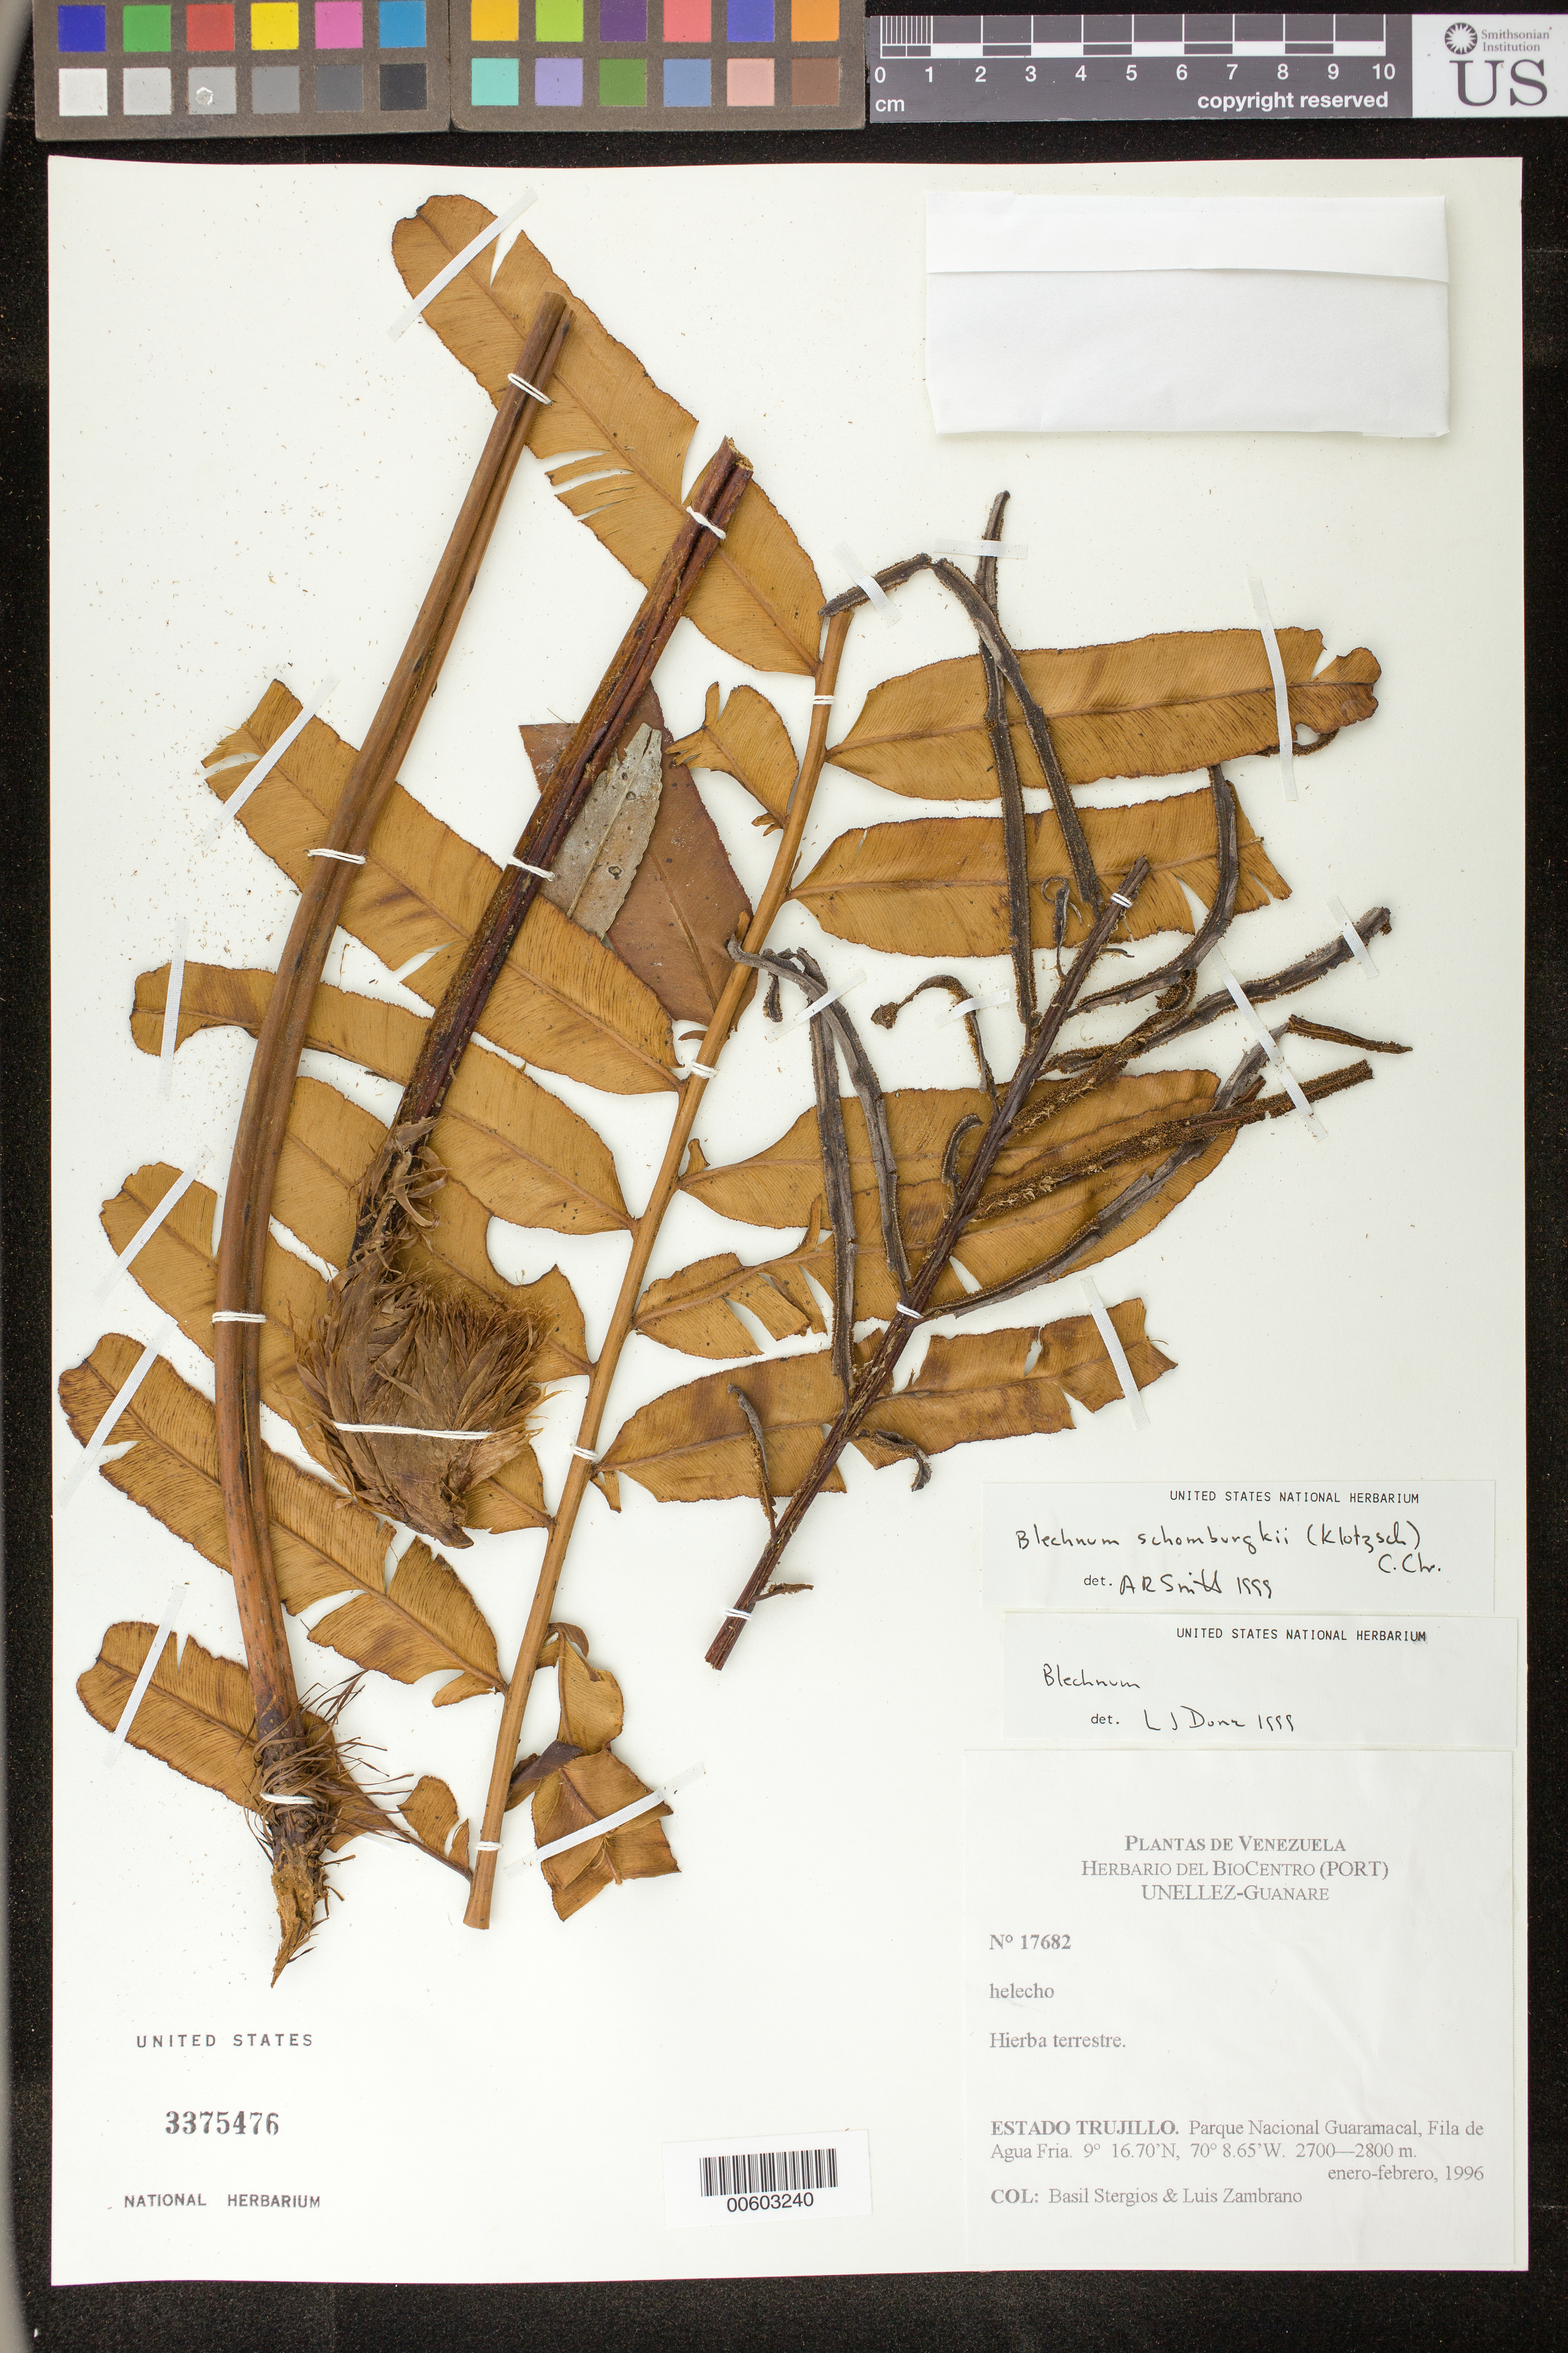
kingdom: Plantae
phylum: Tracheophyta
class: Polypodiopsida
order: Polypodiales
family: Blechnaceae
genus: Blechnum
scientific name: Blechnum schomburgkii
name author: (Klotzsch) C. Chr.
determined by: Smith, Alan R., (UC)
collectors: B. G. Stergios & L. Zambrano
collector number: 17682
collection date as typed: Jan 1996 to -- Feb 1996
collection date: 1996-01/1996-02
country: Venezuela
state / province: Trujillo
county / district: Boconó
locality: Parque Nacional Guaramacal, Fila de Agua Fria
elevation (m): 2700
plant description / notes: PORT, UC, US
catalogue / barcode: US 3375476